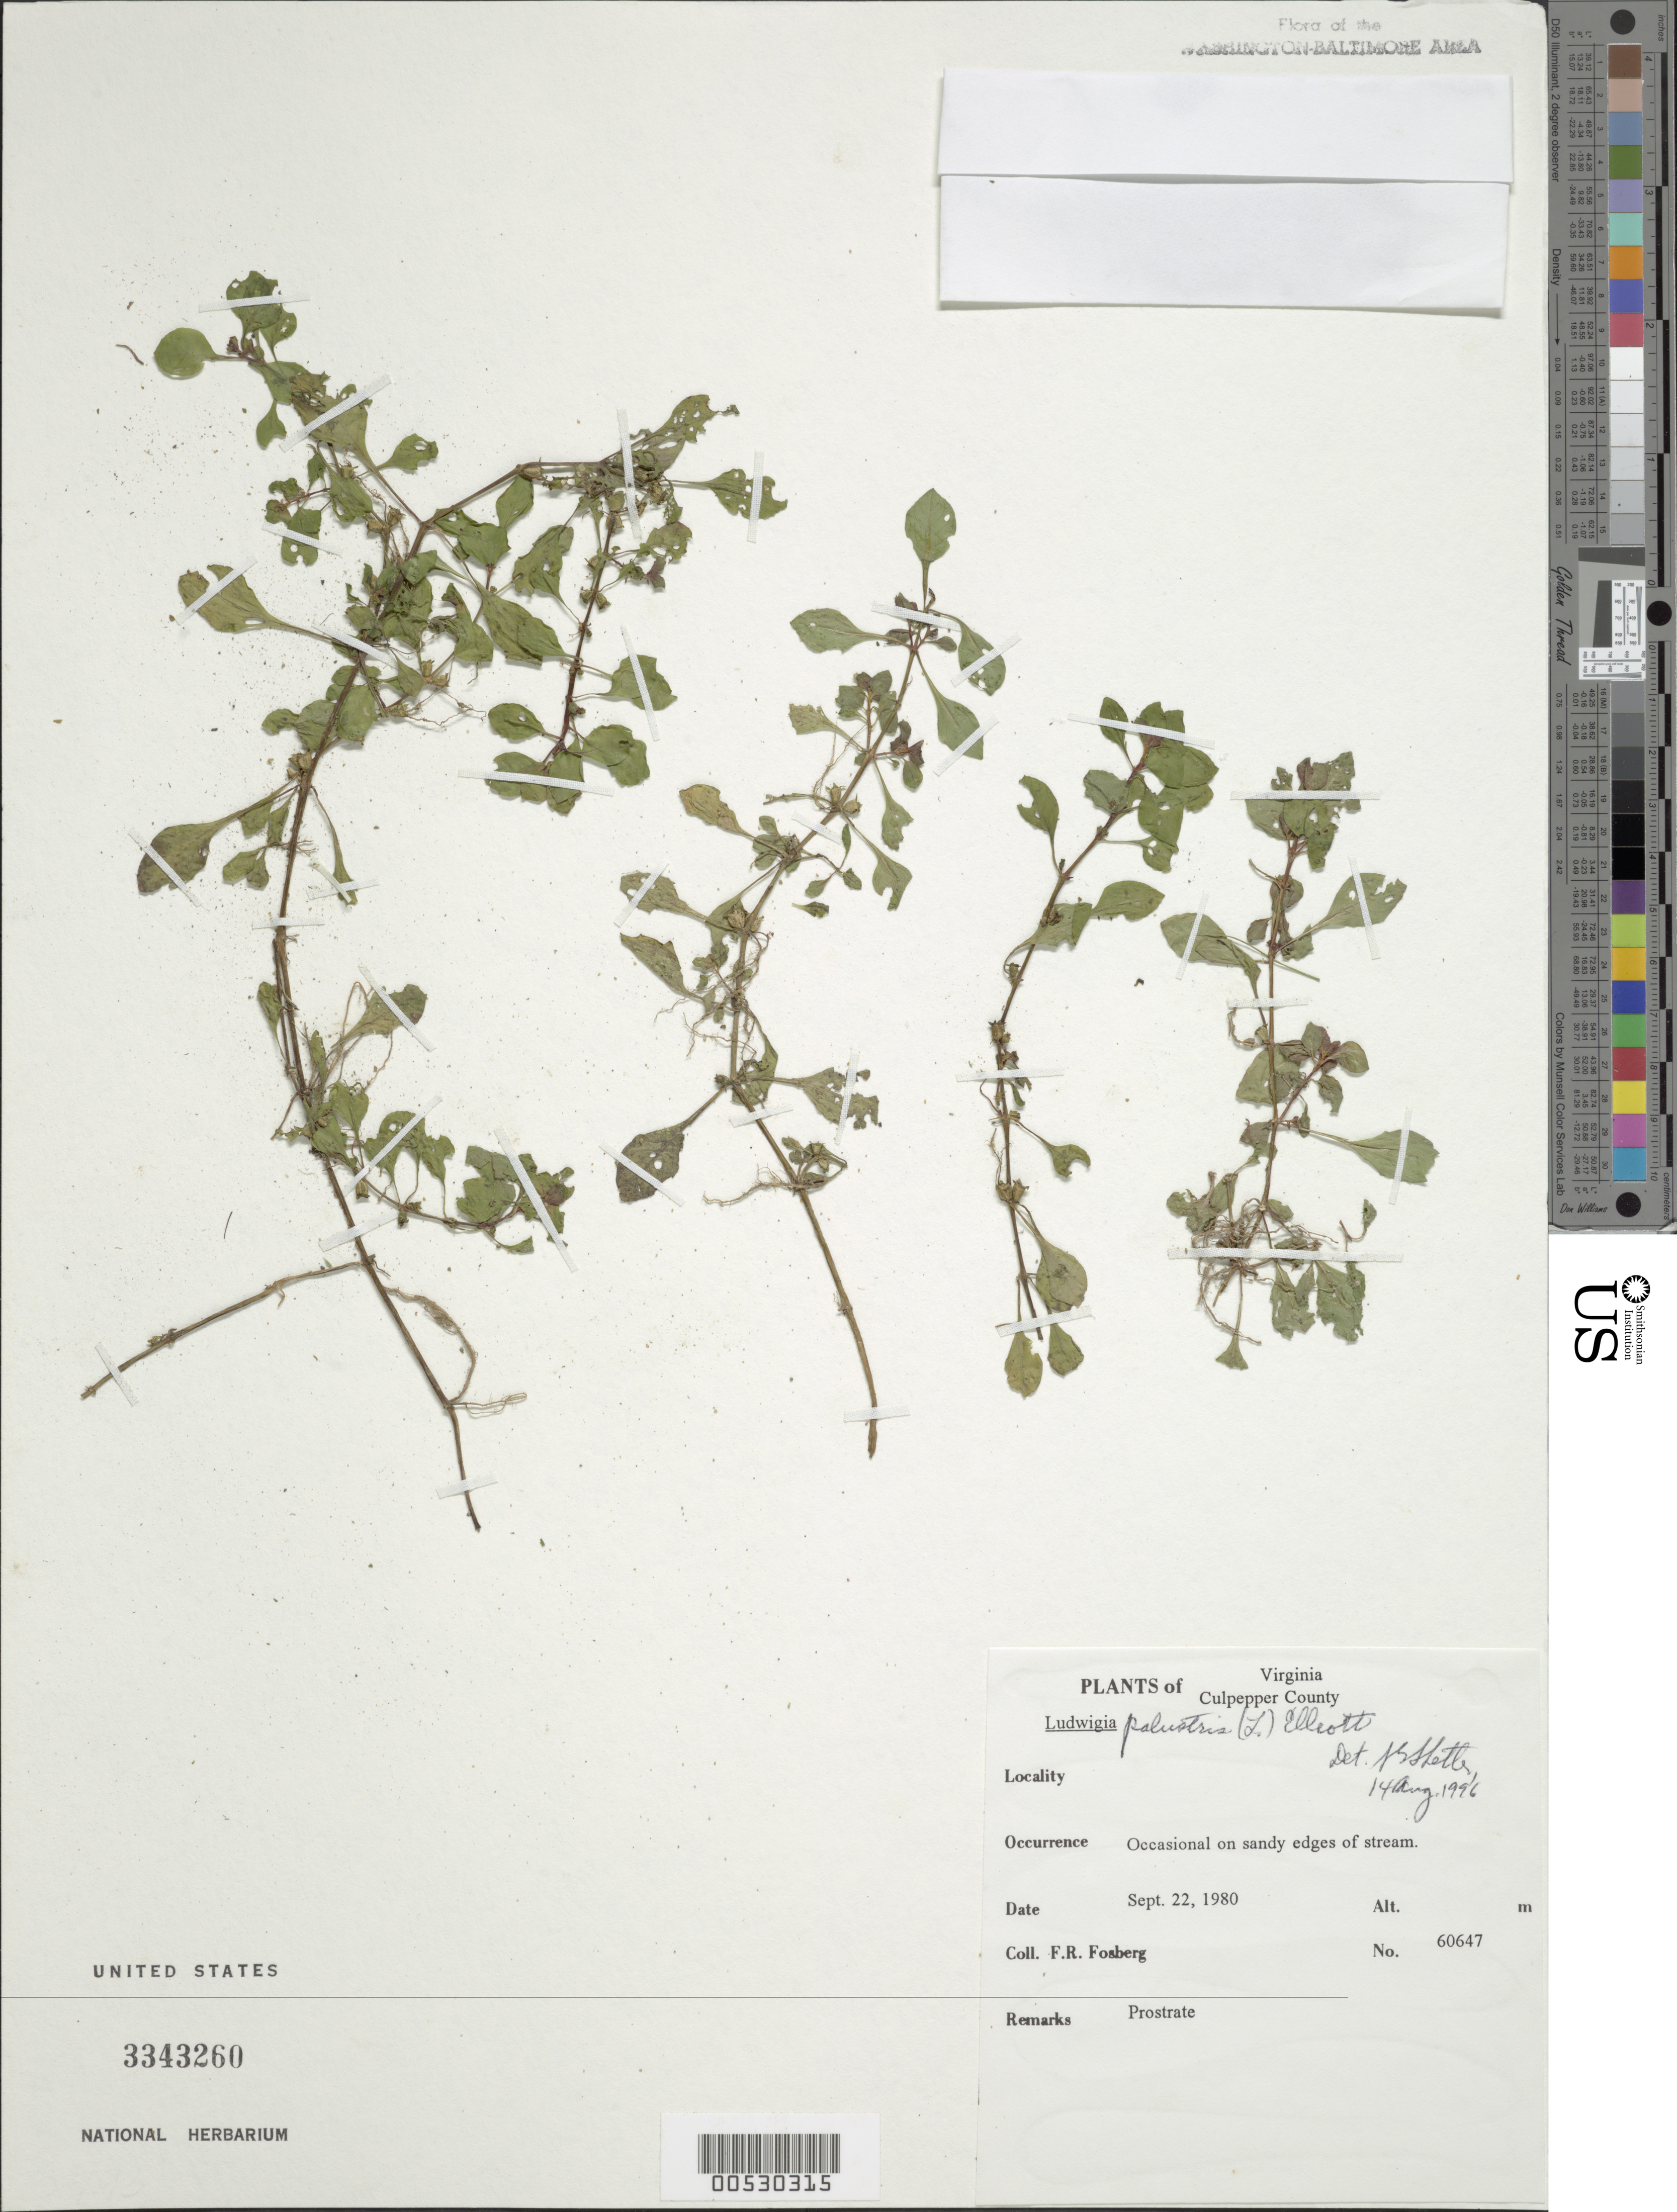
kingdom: Plantae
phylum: Tracheophyta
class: Magnoliopsida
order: Myrtales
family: Onagraceae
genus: Ludwigia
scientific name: Ludwigia palustris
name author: (L.) Elliott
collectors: F. R. Fosberg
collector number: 60647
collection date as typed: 22 Sep 1980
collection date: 1980-09-22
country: United States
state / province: Virginia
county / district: Culpeper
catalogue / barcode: US 3343260